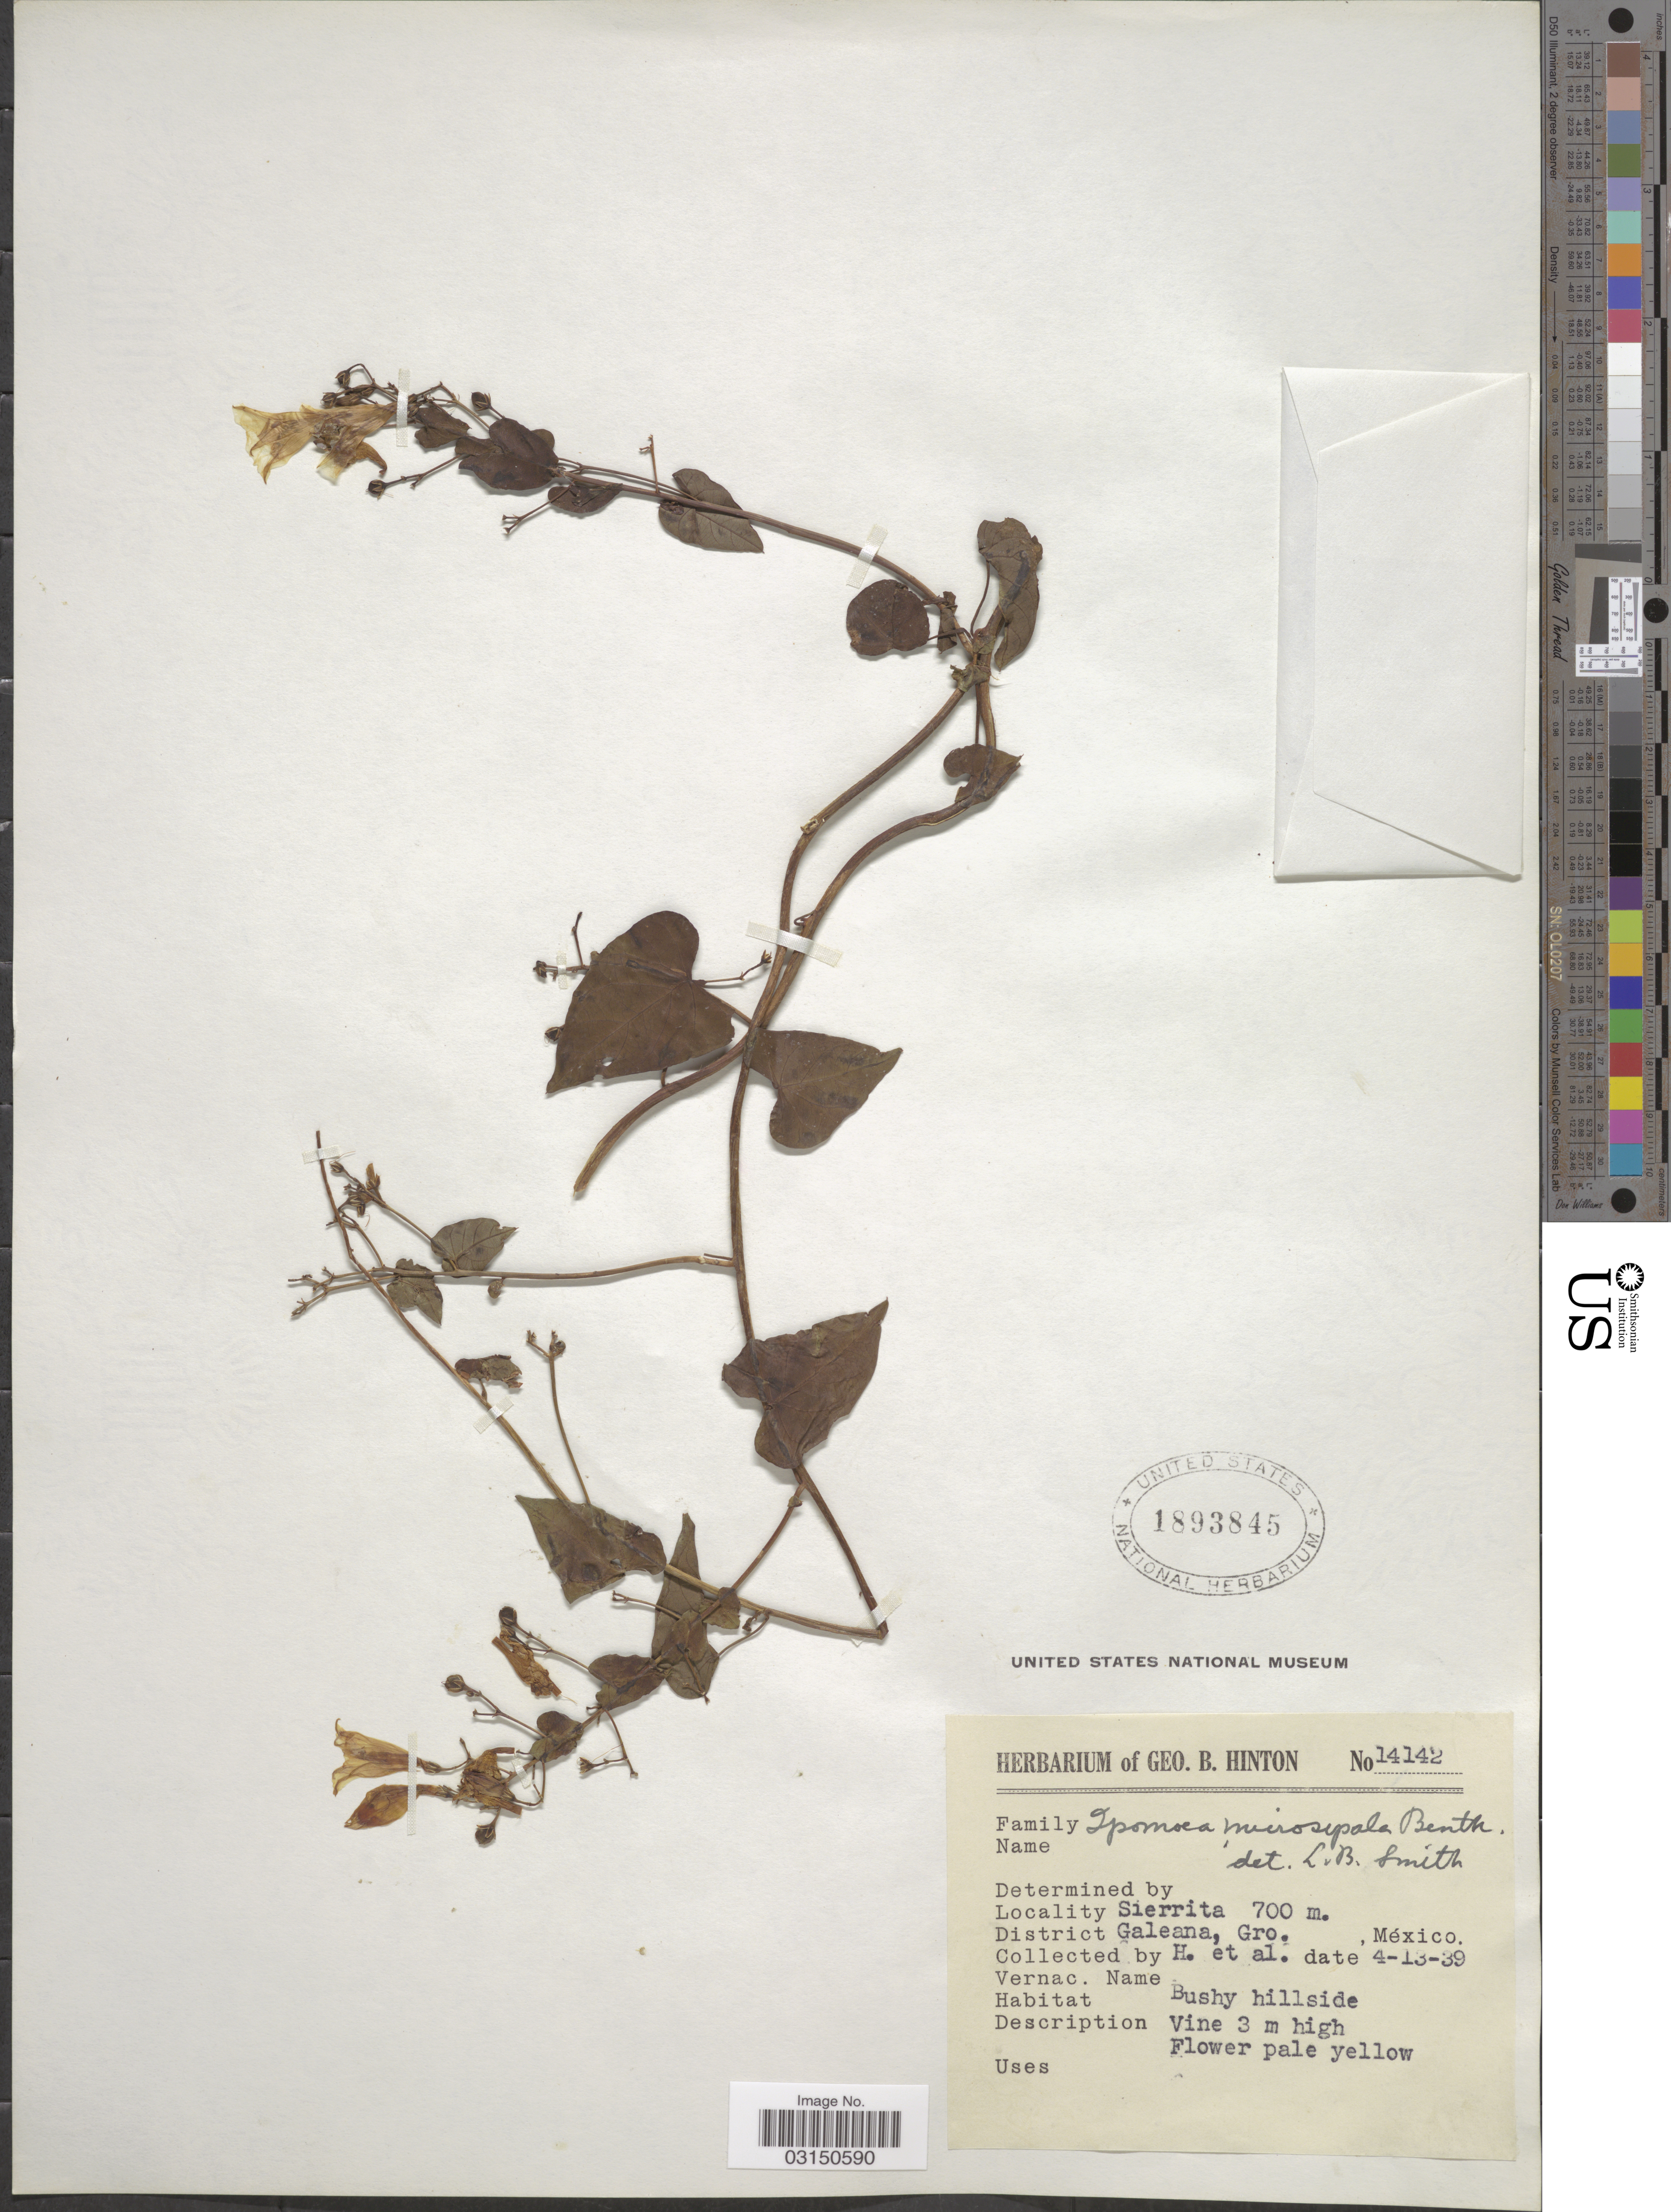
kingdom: Plantae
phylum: Tracheophyta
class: Magnoliopsida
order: Solanales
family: Convolvulaceae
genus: Ipomoea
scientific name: Ipomoea microsepala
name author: Benth.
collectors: G. B. Hinton & et al.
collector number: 14142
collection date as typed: Transcribed d/m/y: 13/4/39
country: Mexico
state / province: Guerrero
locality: Sierrita. District Galeana.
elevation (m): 700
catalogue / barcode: US 1893845